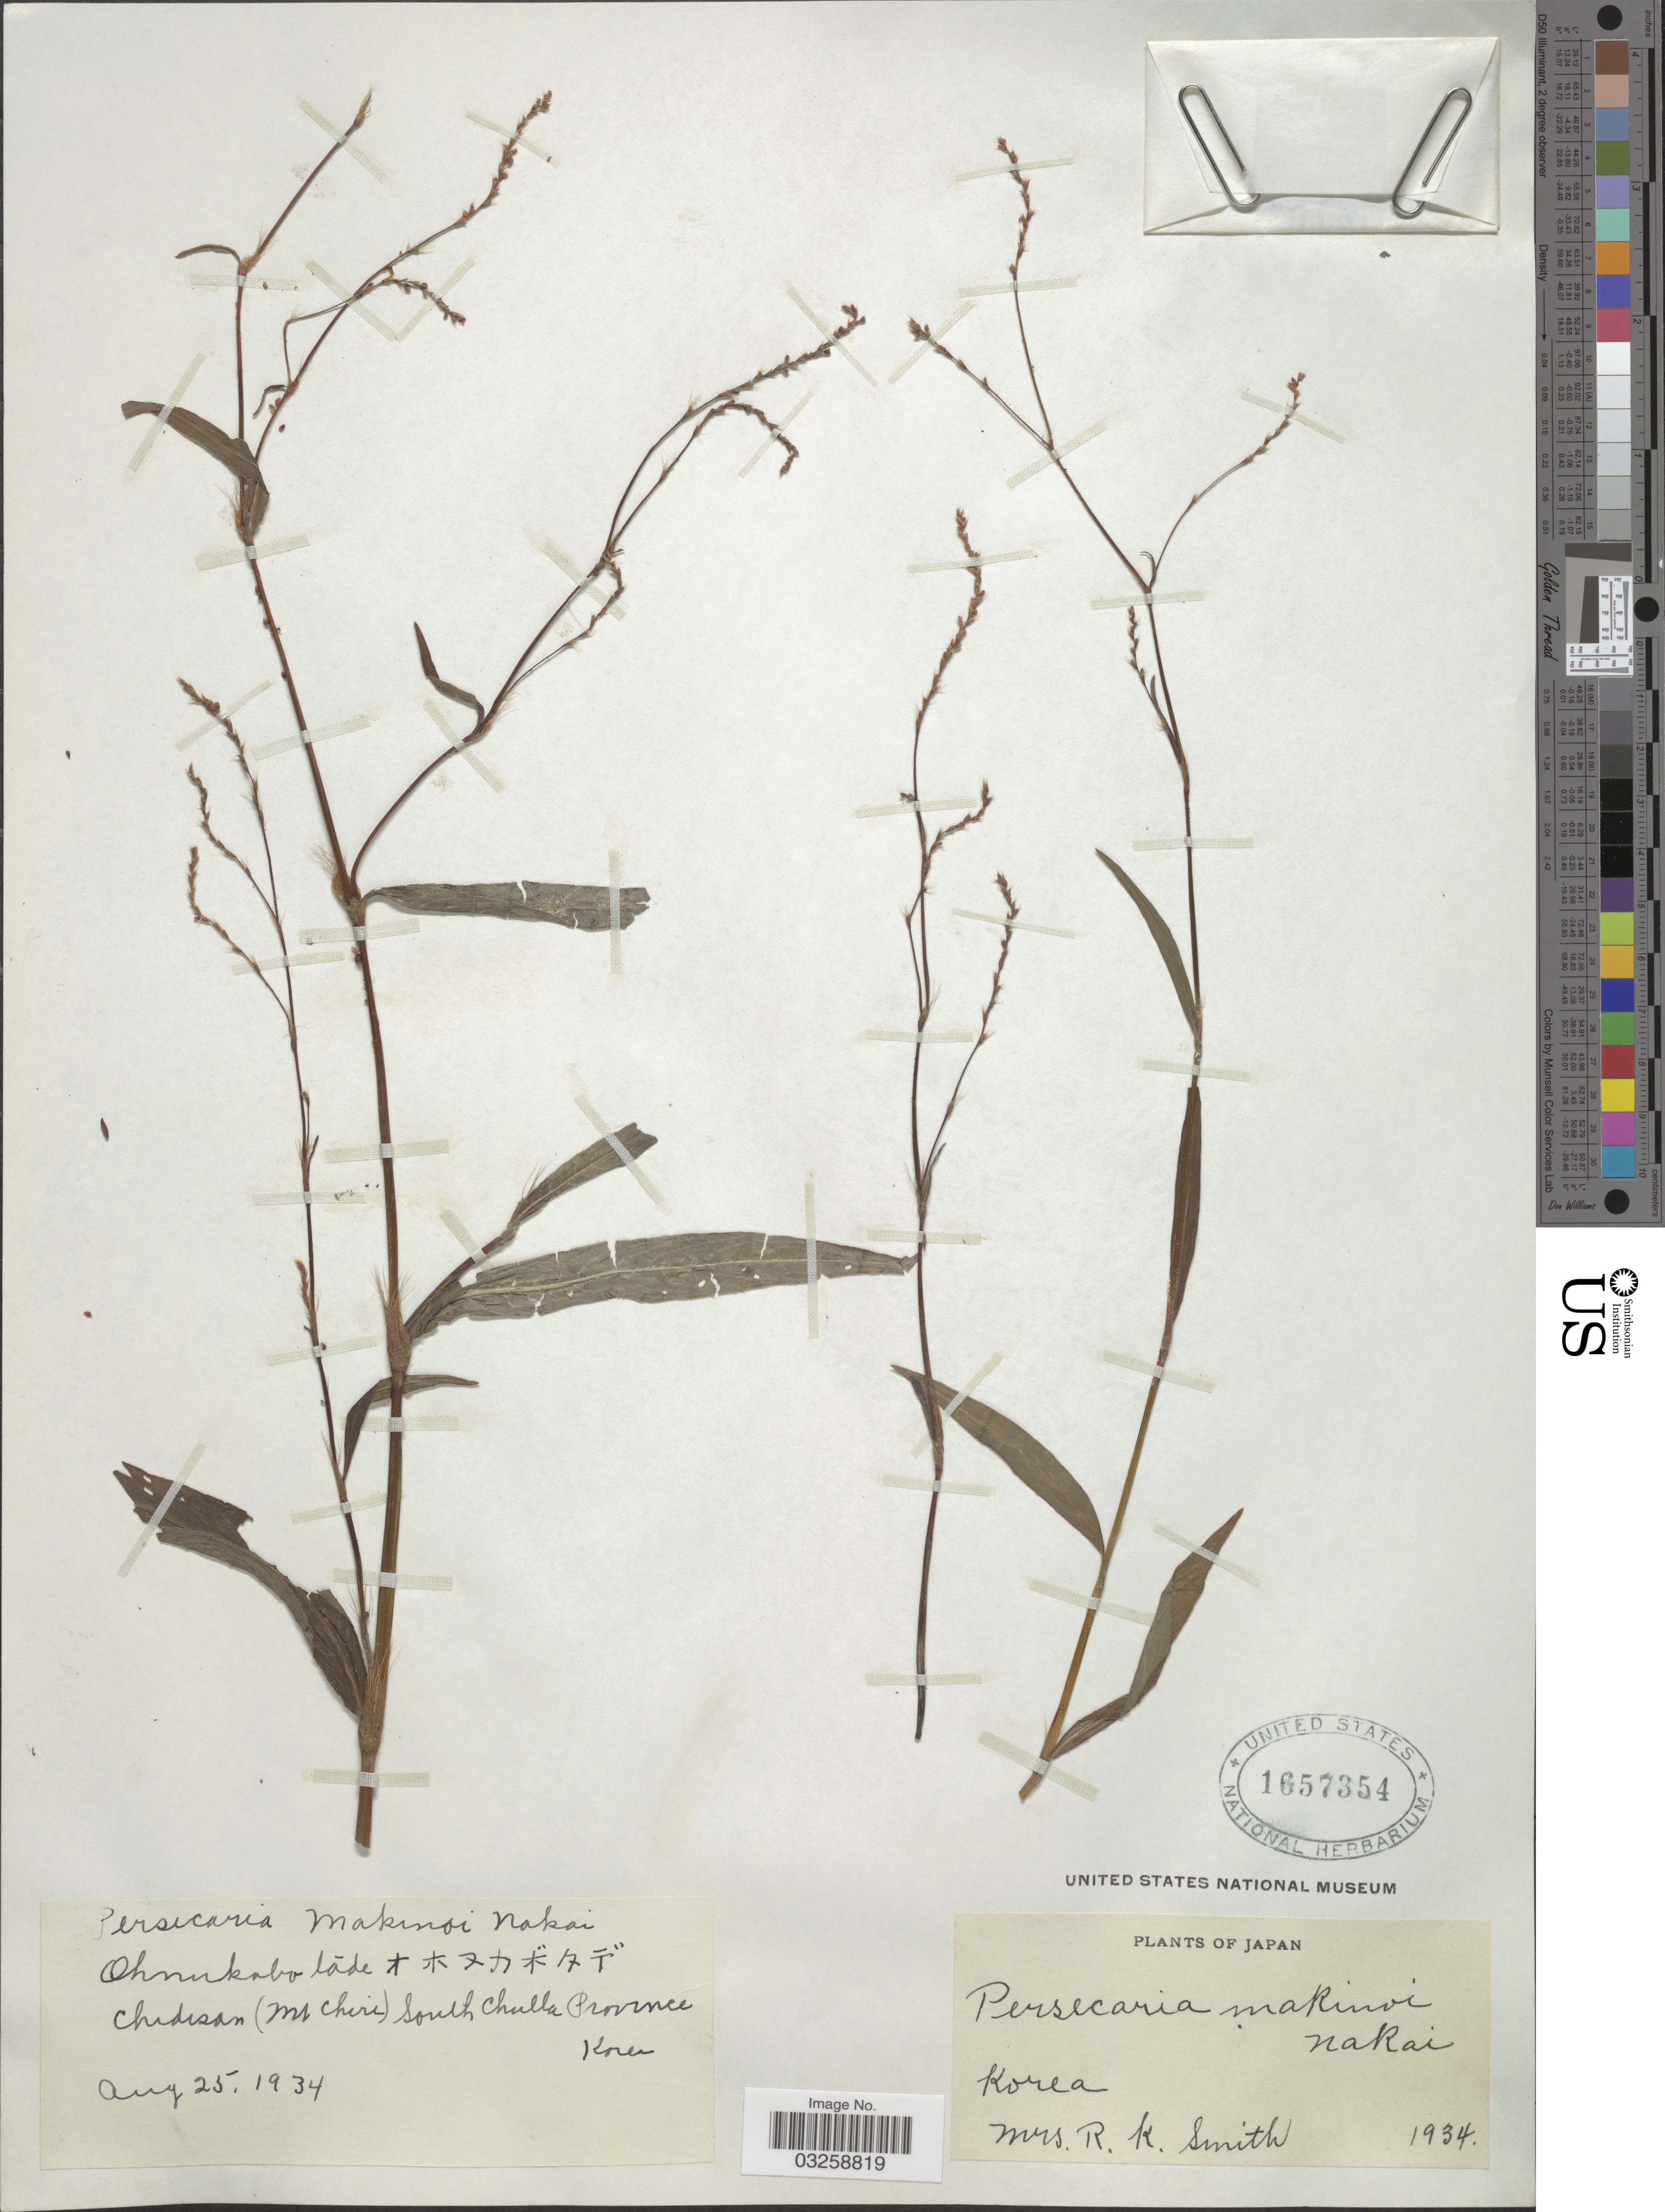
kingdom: Plantae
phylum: Tracheophyta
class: Magnoliopsida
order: Caryophyllales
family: Polygonaceae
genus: Polygonum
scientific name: Polygonum makinoi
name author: Nakai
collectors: Mrs. R. K. Smith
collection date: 1934-08-25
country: South Korea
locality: Chidisan (Mt. Chire) South Chulla Province.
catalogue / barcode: US 1657354